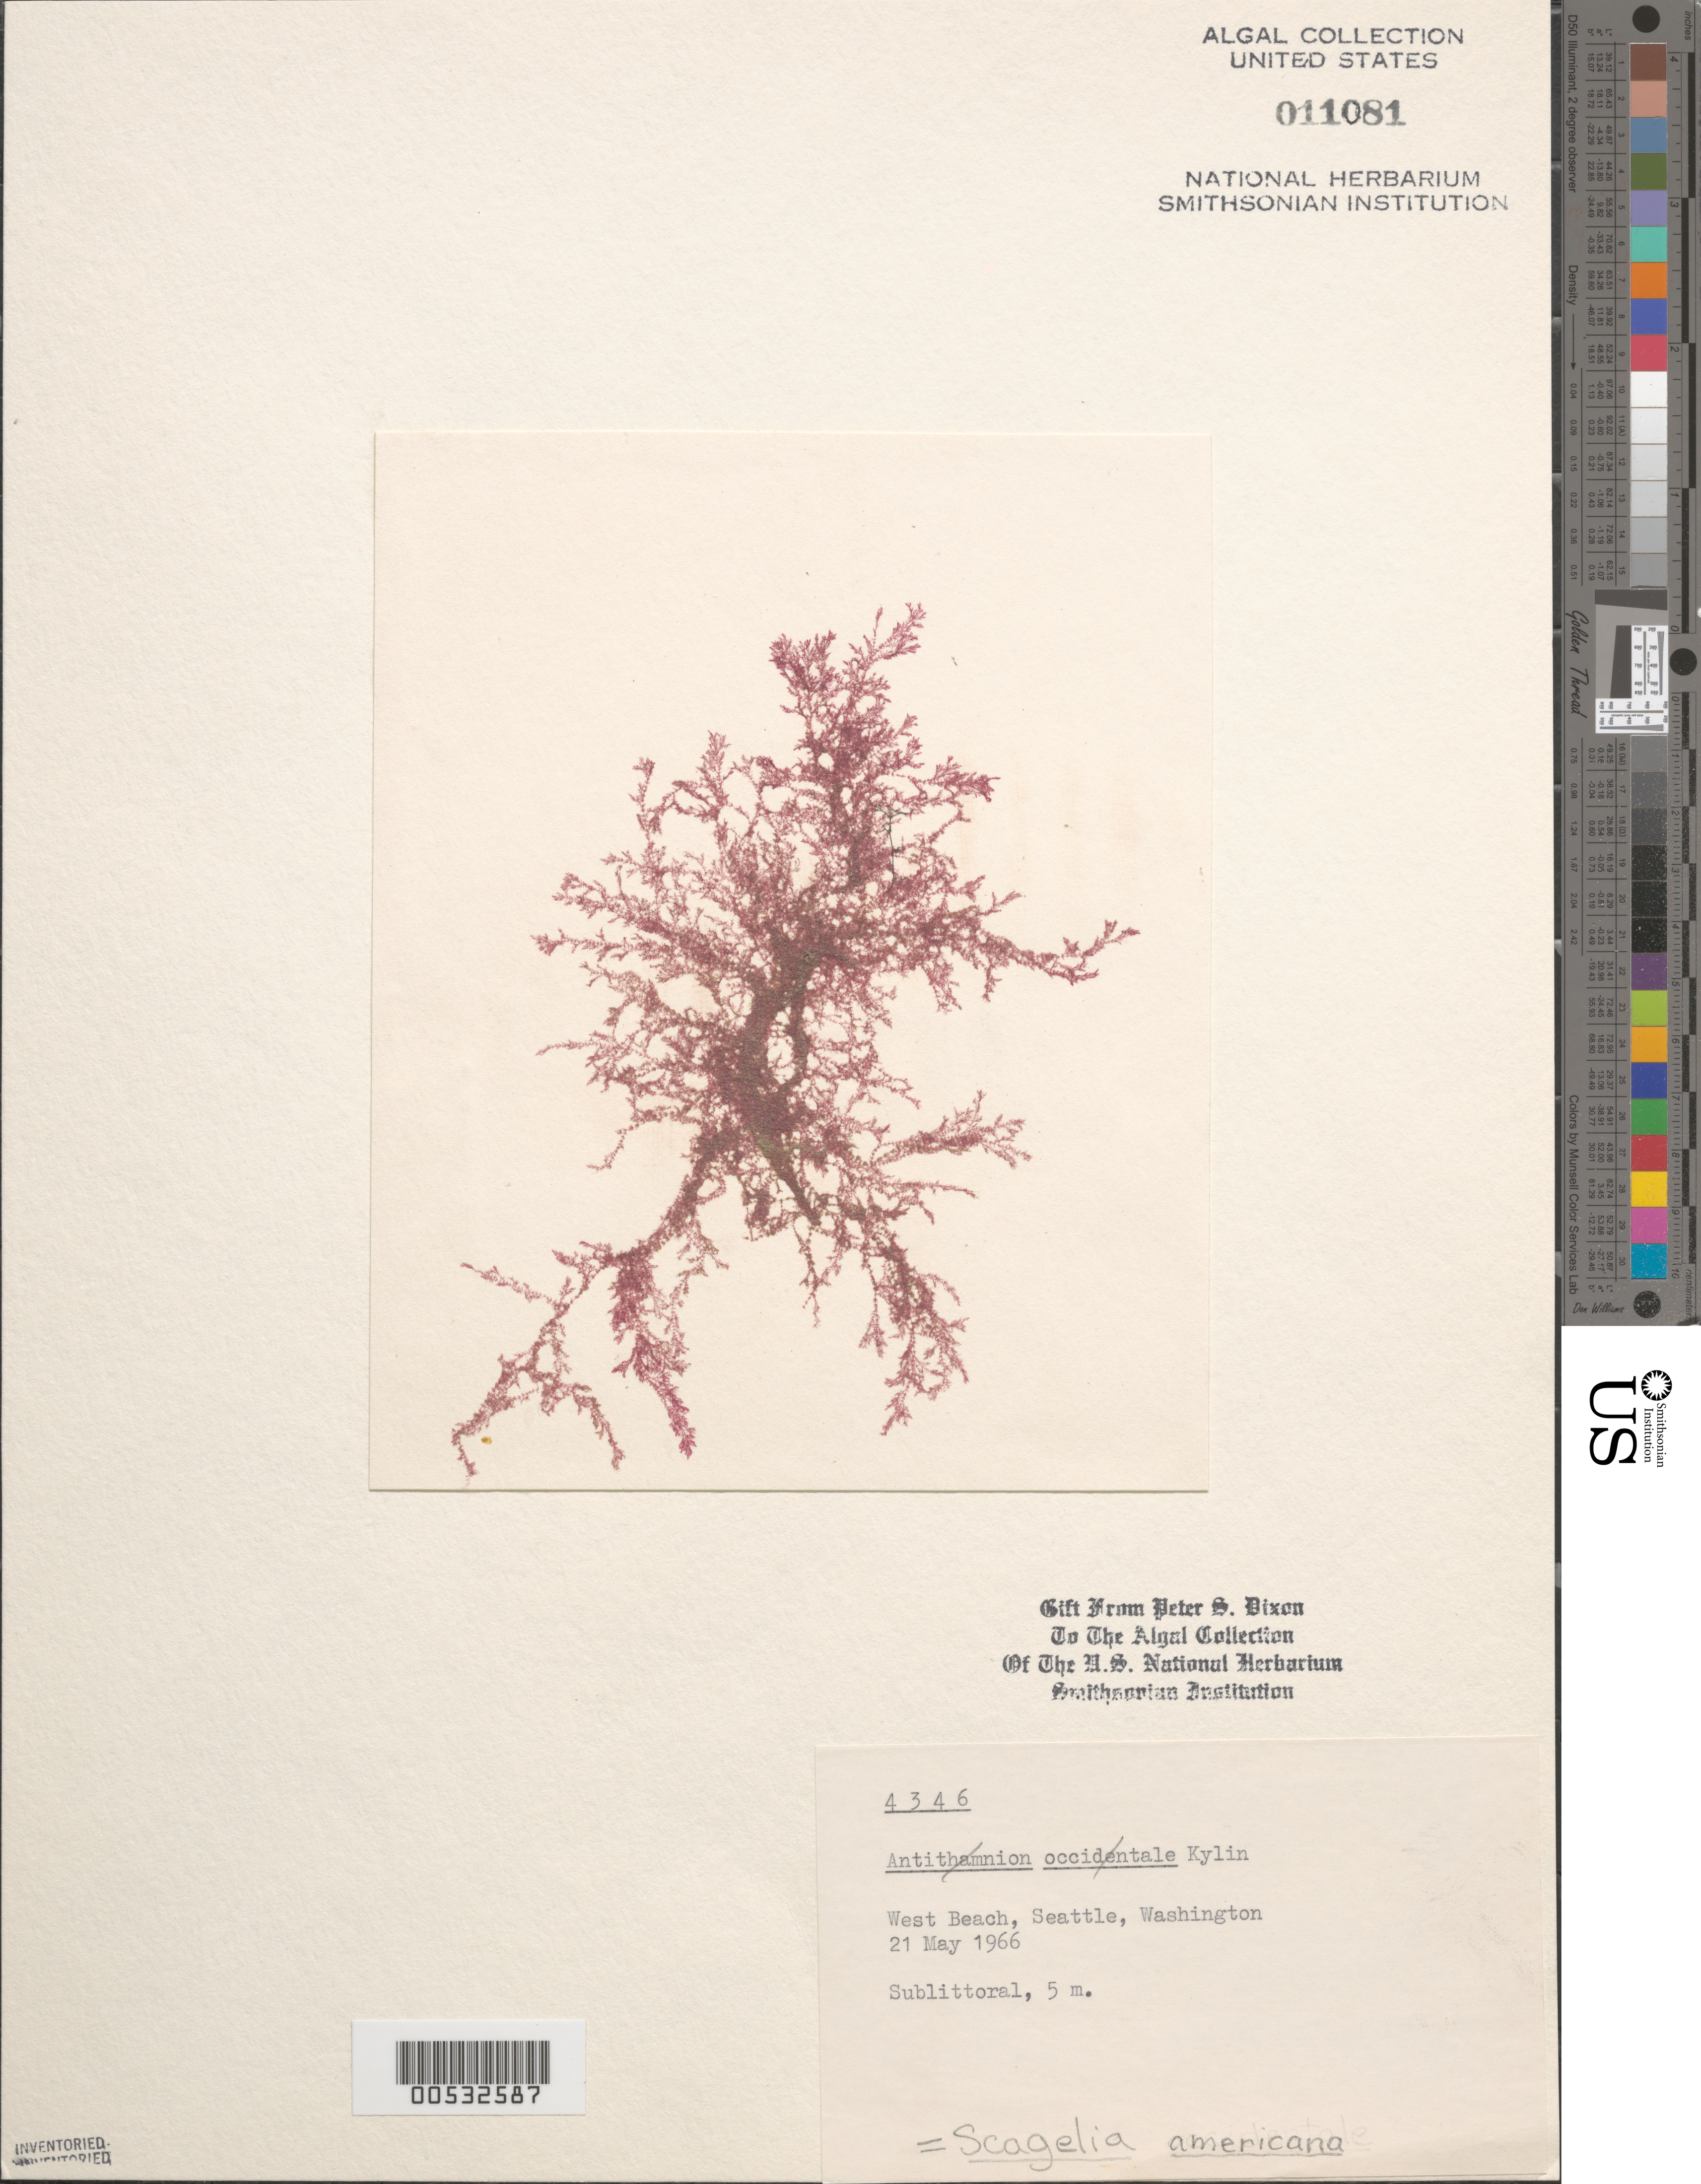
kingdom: Plantae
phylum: Rhodophyta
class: Florideophyceae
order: Ceramiales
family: Ceramiaceae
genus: Scagelia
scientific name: Scagelia americana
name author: (Harv.) A. Athanasiadis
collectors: P. S. Dixon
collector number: PSD 4346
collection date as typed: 21 May 1966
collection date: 1966-05-21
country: United States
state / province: Washington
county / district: King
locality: West Beach, Seattle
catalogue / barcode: US 11081